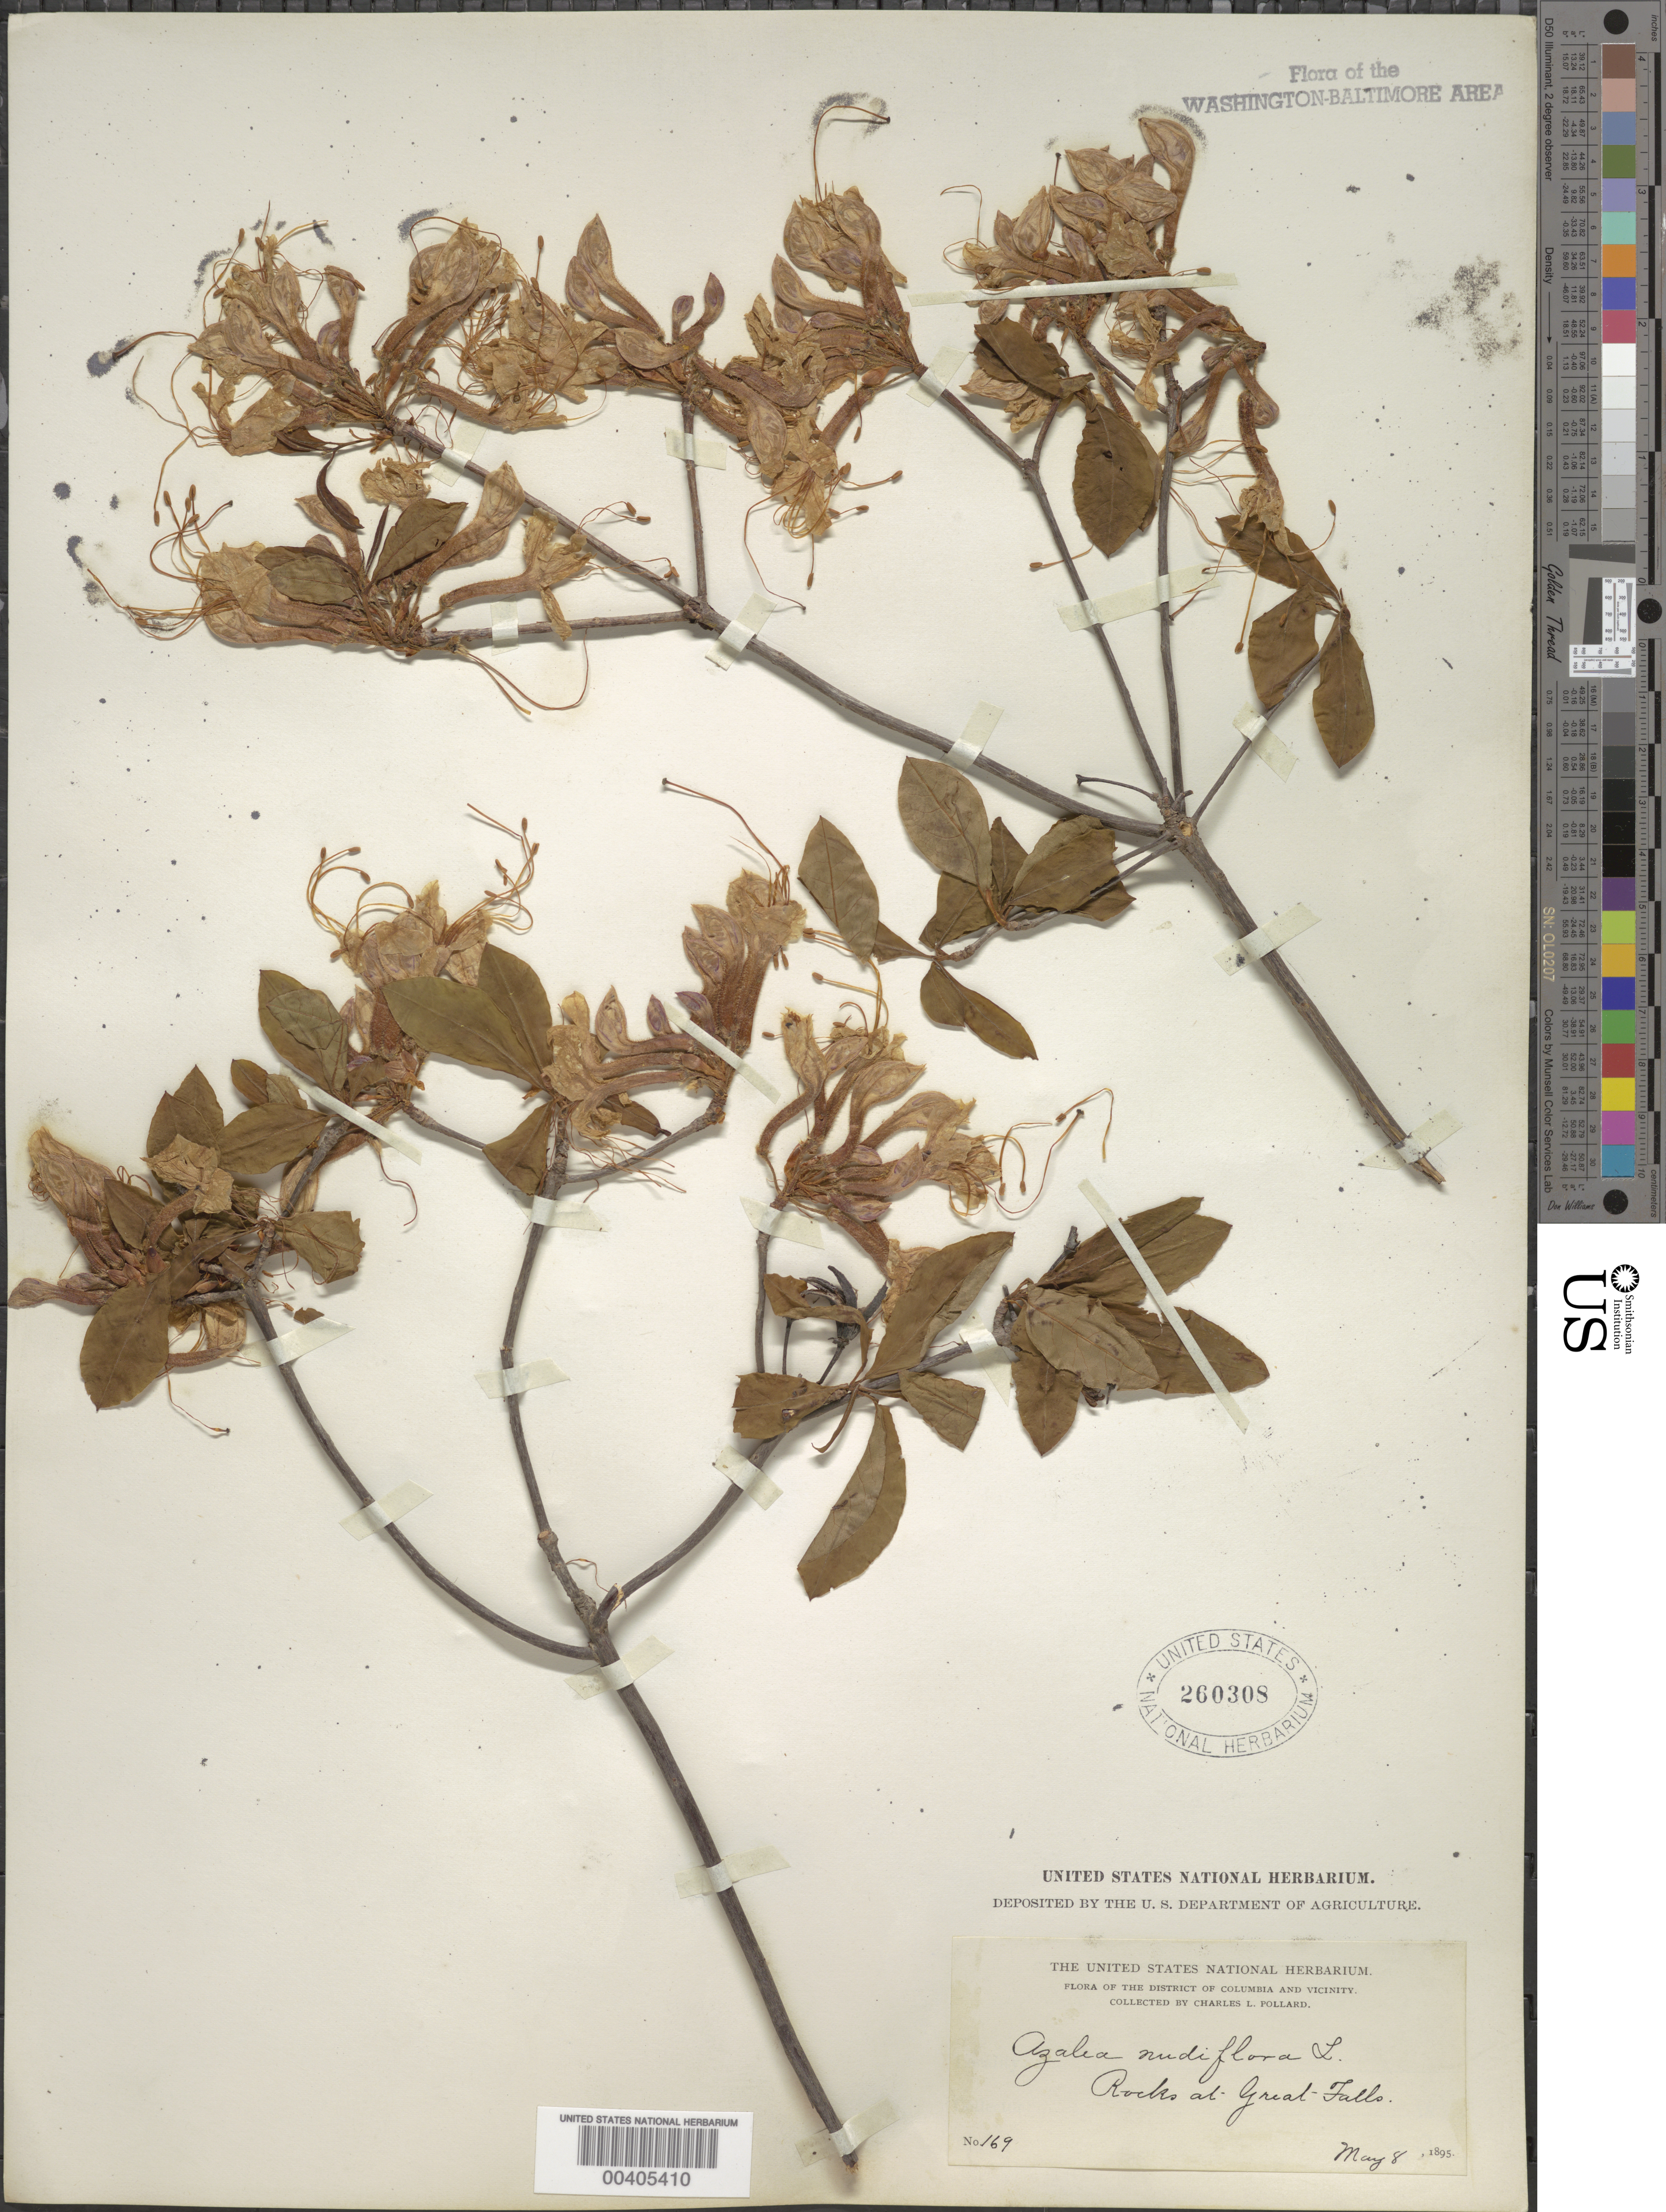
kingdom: Plantae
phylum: Tracheophyta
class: Magnoliopsida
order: Ericales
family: Ericaceae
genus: Rhododendron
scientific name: Rhododendron periclymenoides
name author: (Michx.) Shinners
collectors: C. L. Pollard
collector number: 169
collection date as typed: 08 May 1895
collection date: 1895-05-08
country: United States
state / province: Maryland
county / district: Montgomery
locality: Great Falls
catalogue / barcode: US 260308